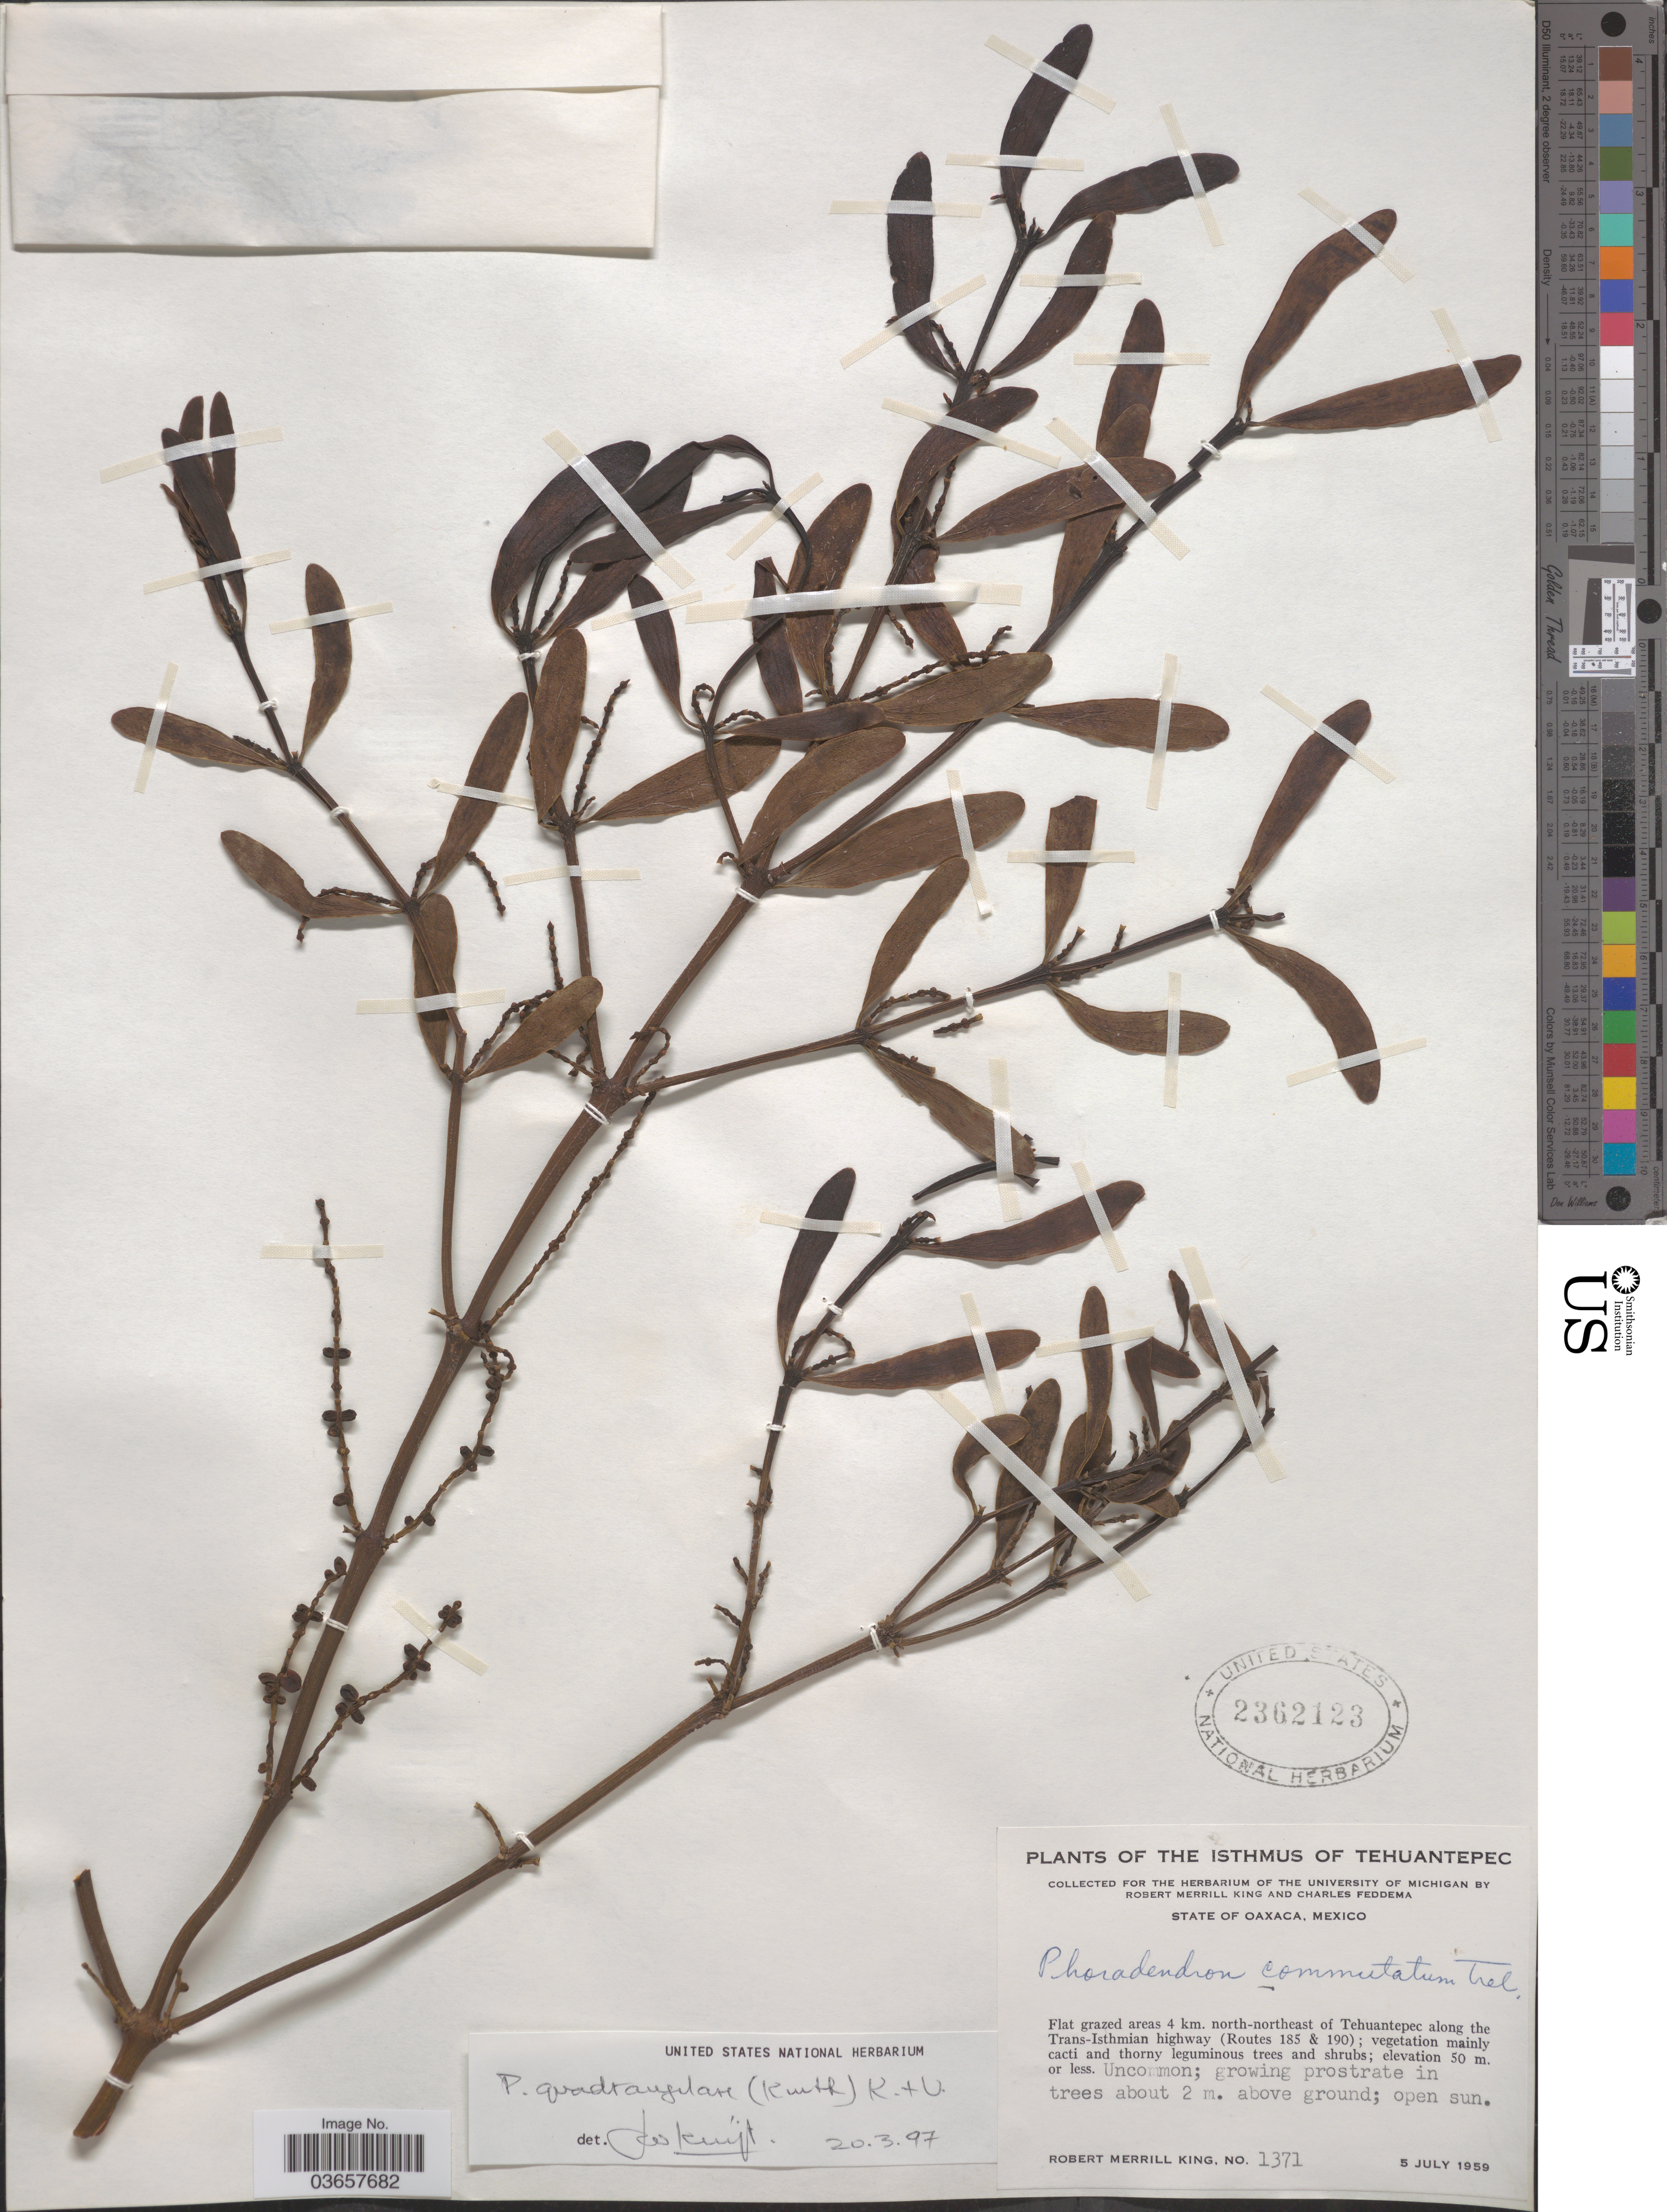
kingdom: Plantae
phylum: Tracheophyta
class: Magnoliopsida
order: Santalales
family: Viscaceae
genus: Phoradendron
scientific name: Phoradendron quadrangulare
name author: (Kunth) Griseb.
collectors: R. M. King & C. Feddema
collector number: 1371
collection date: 1959-07-05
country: Mexico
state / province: Oaxaca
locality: The Isthmus of Tehuantepec. Flat grazed areas 4 km. north-northeast of Tehuantepec along the Trans-Isthmian highway (Routes 185 & 190).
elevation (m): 50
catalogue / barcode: US 2362123